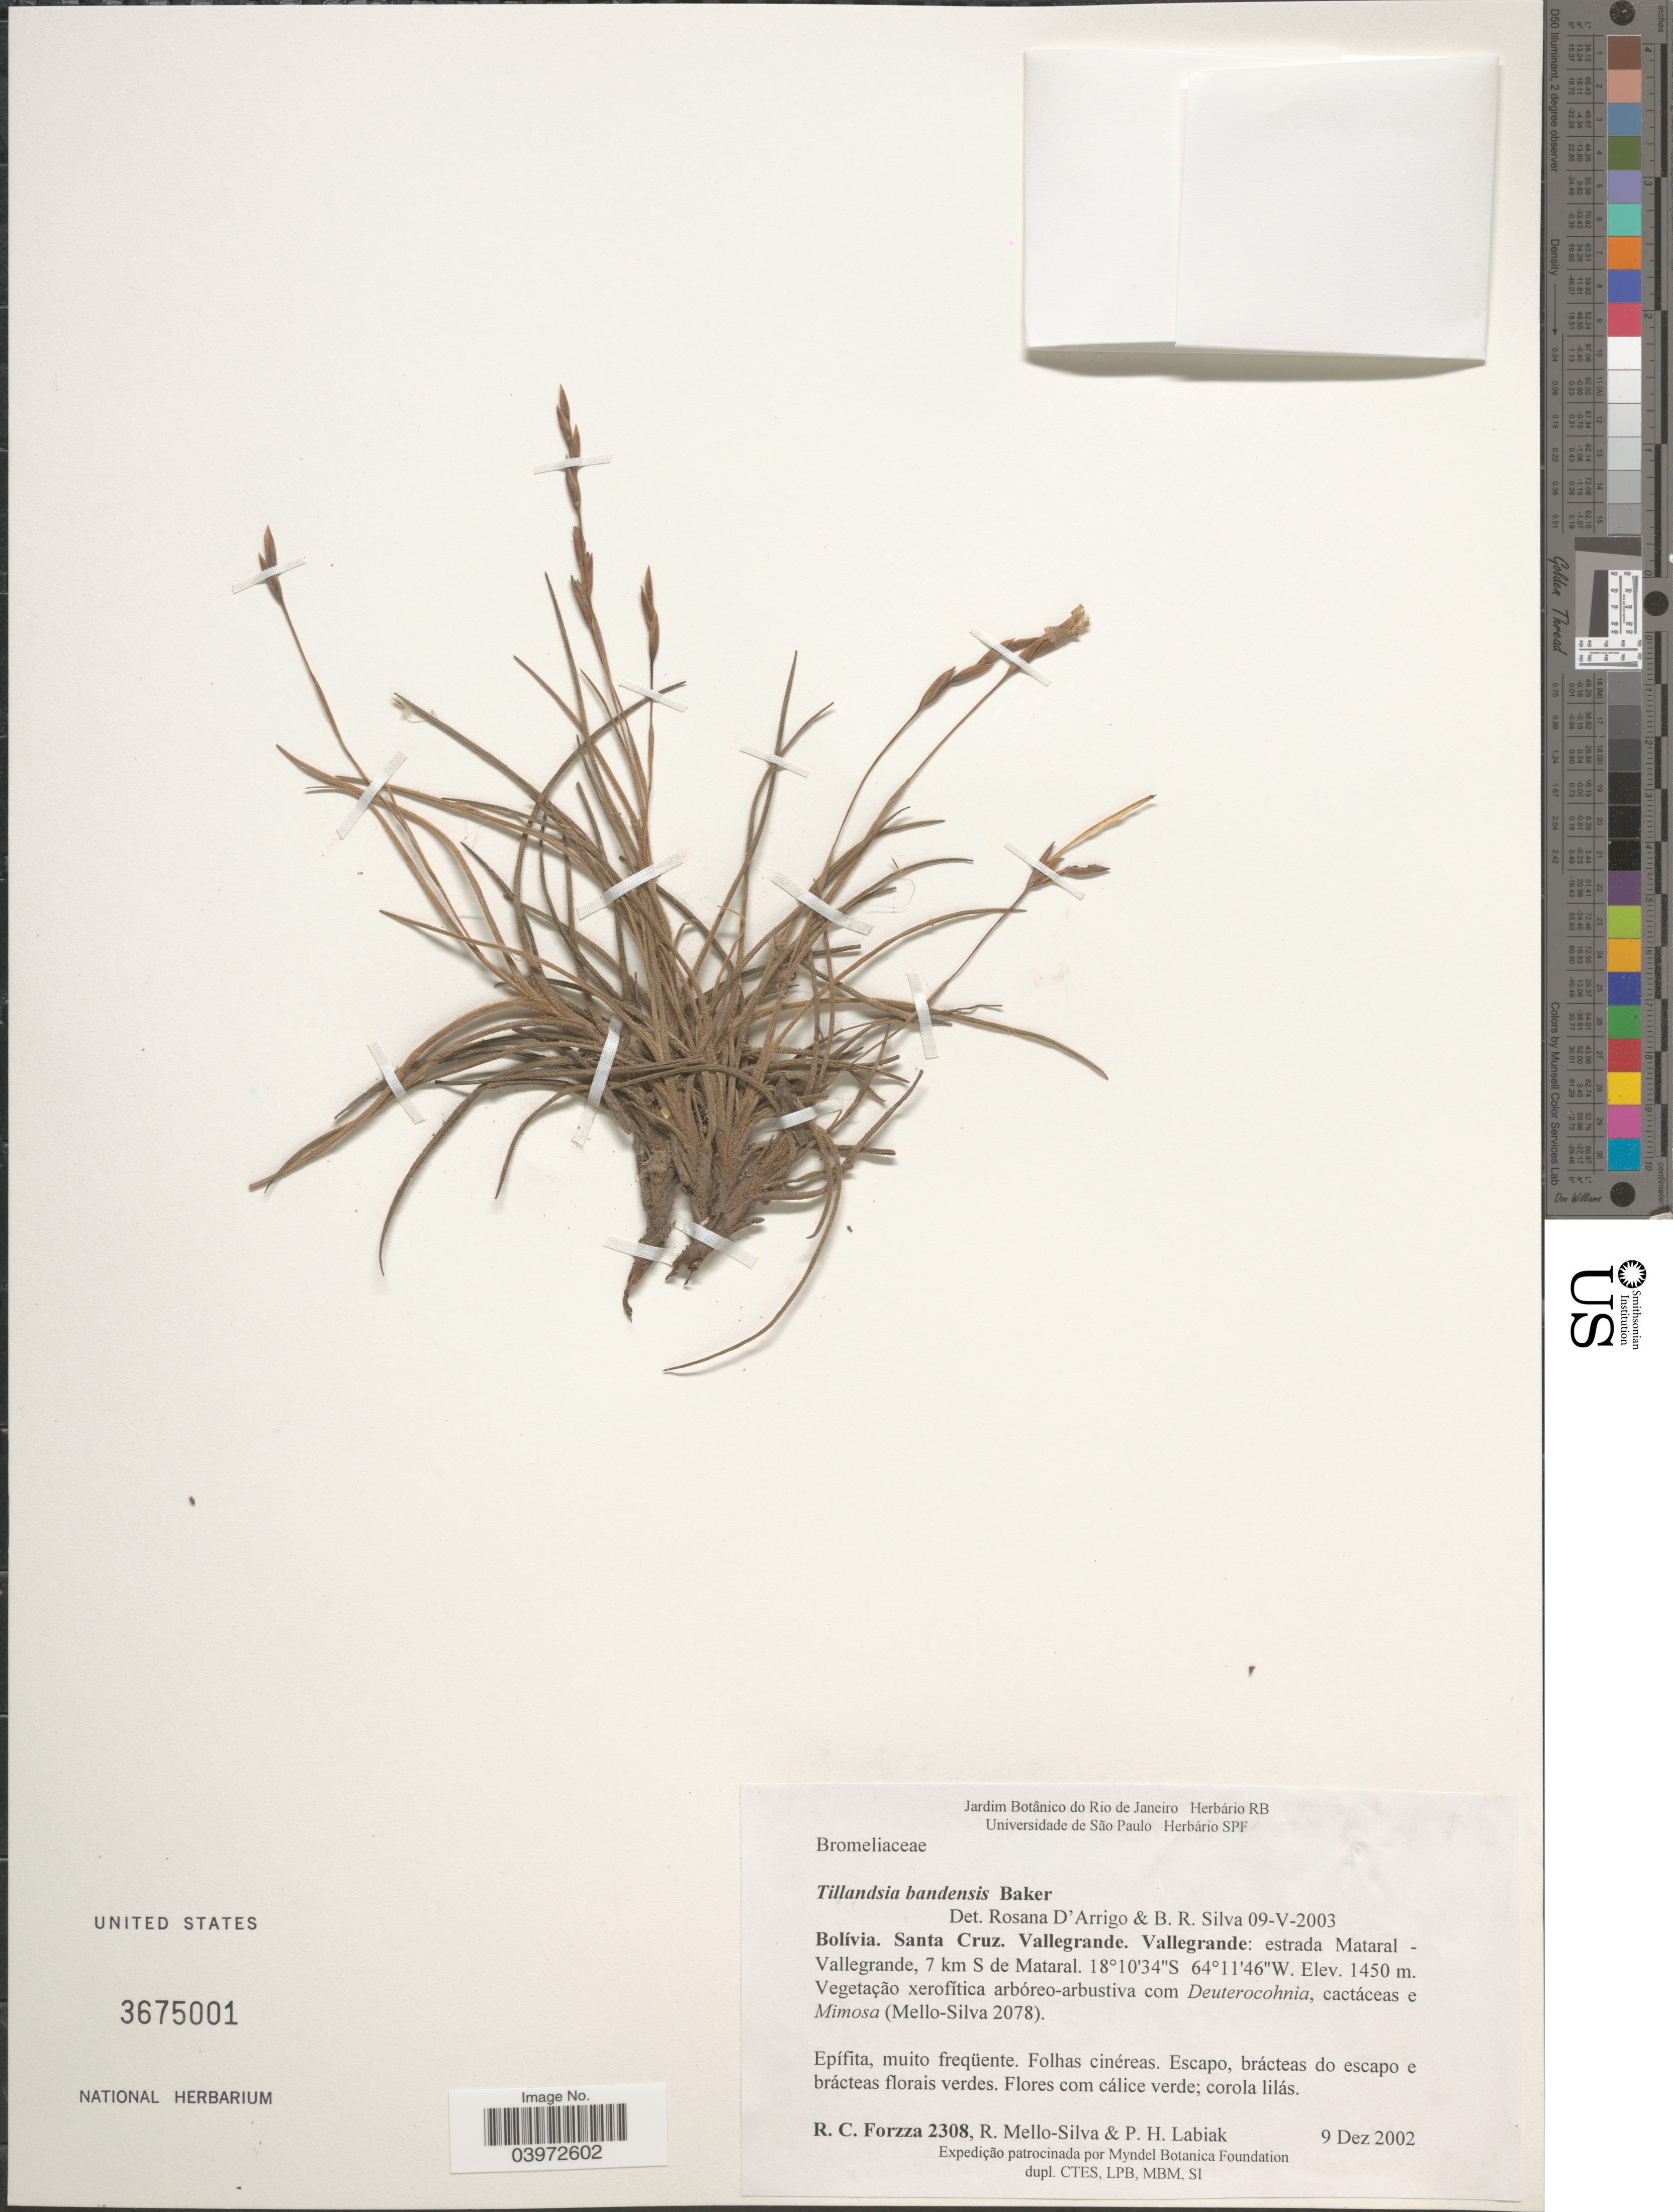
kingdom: Plantae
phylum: Tracheophyta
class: Liliopsida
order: Poales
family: Bromeliaceae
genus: Tillandsia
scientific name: Tillandsia bandensis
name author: Baker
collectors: R. C. Forzza, R. Mello-Silva & P. H. Labiak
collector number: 2308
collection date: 2002-12-09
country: Bolivia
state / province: Santa Cruz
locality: Vallegrande. Valegrande: estrada Mataral - Vallegrande, 7 km S de Mataral.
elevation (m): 1450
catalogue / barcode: US 3675001